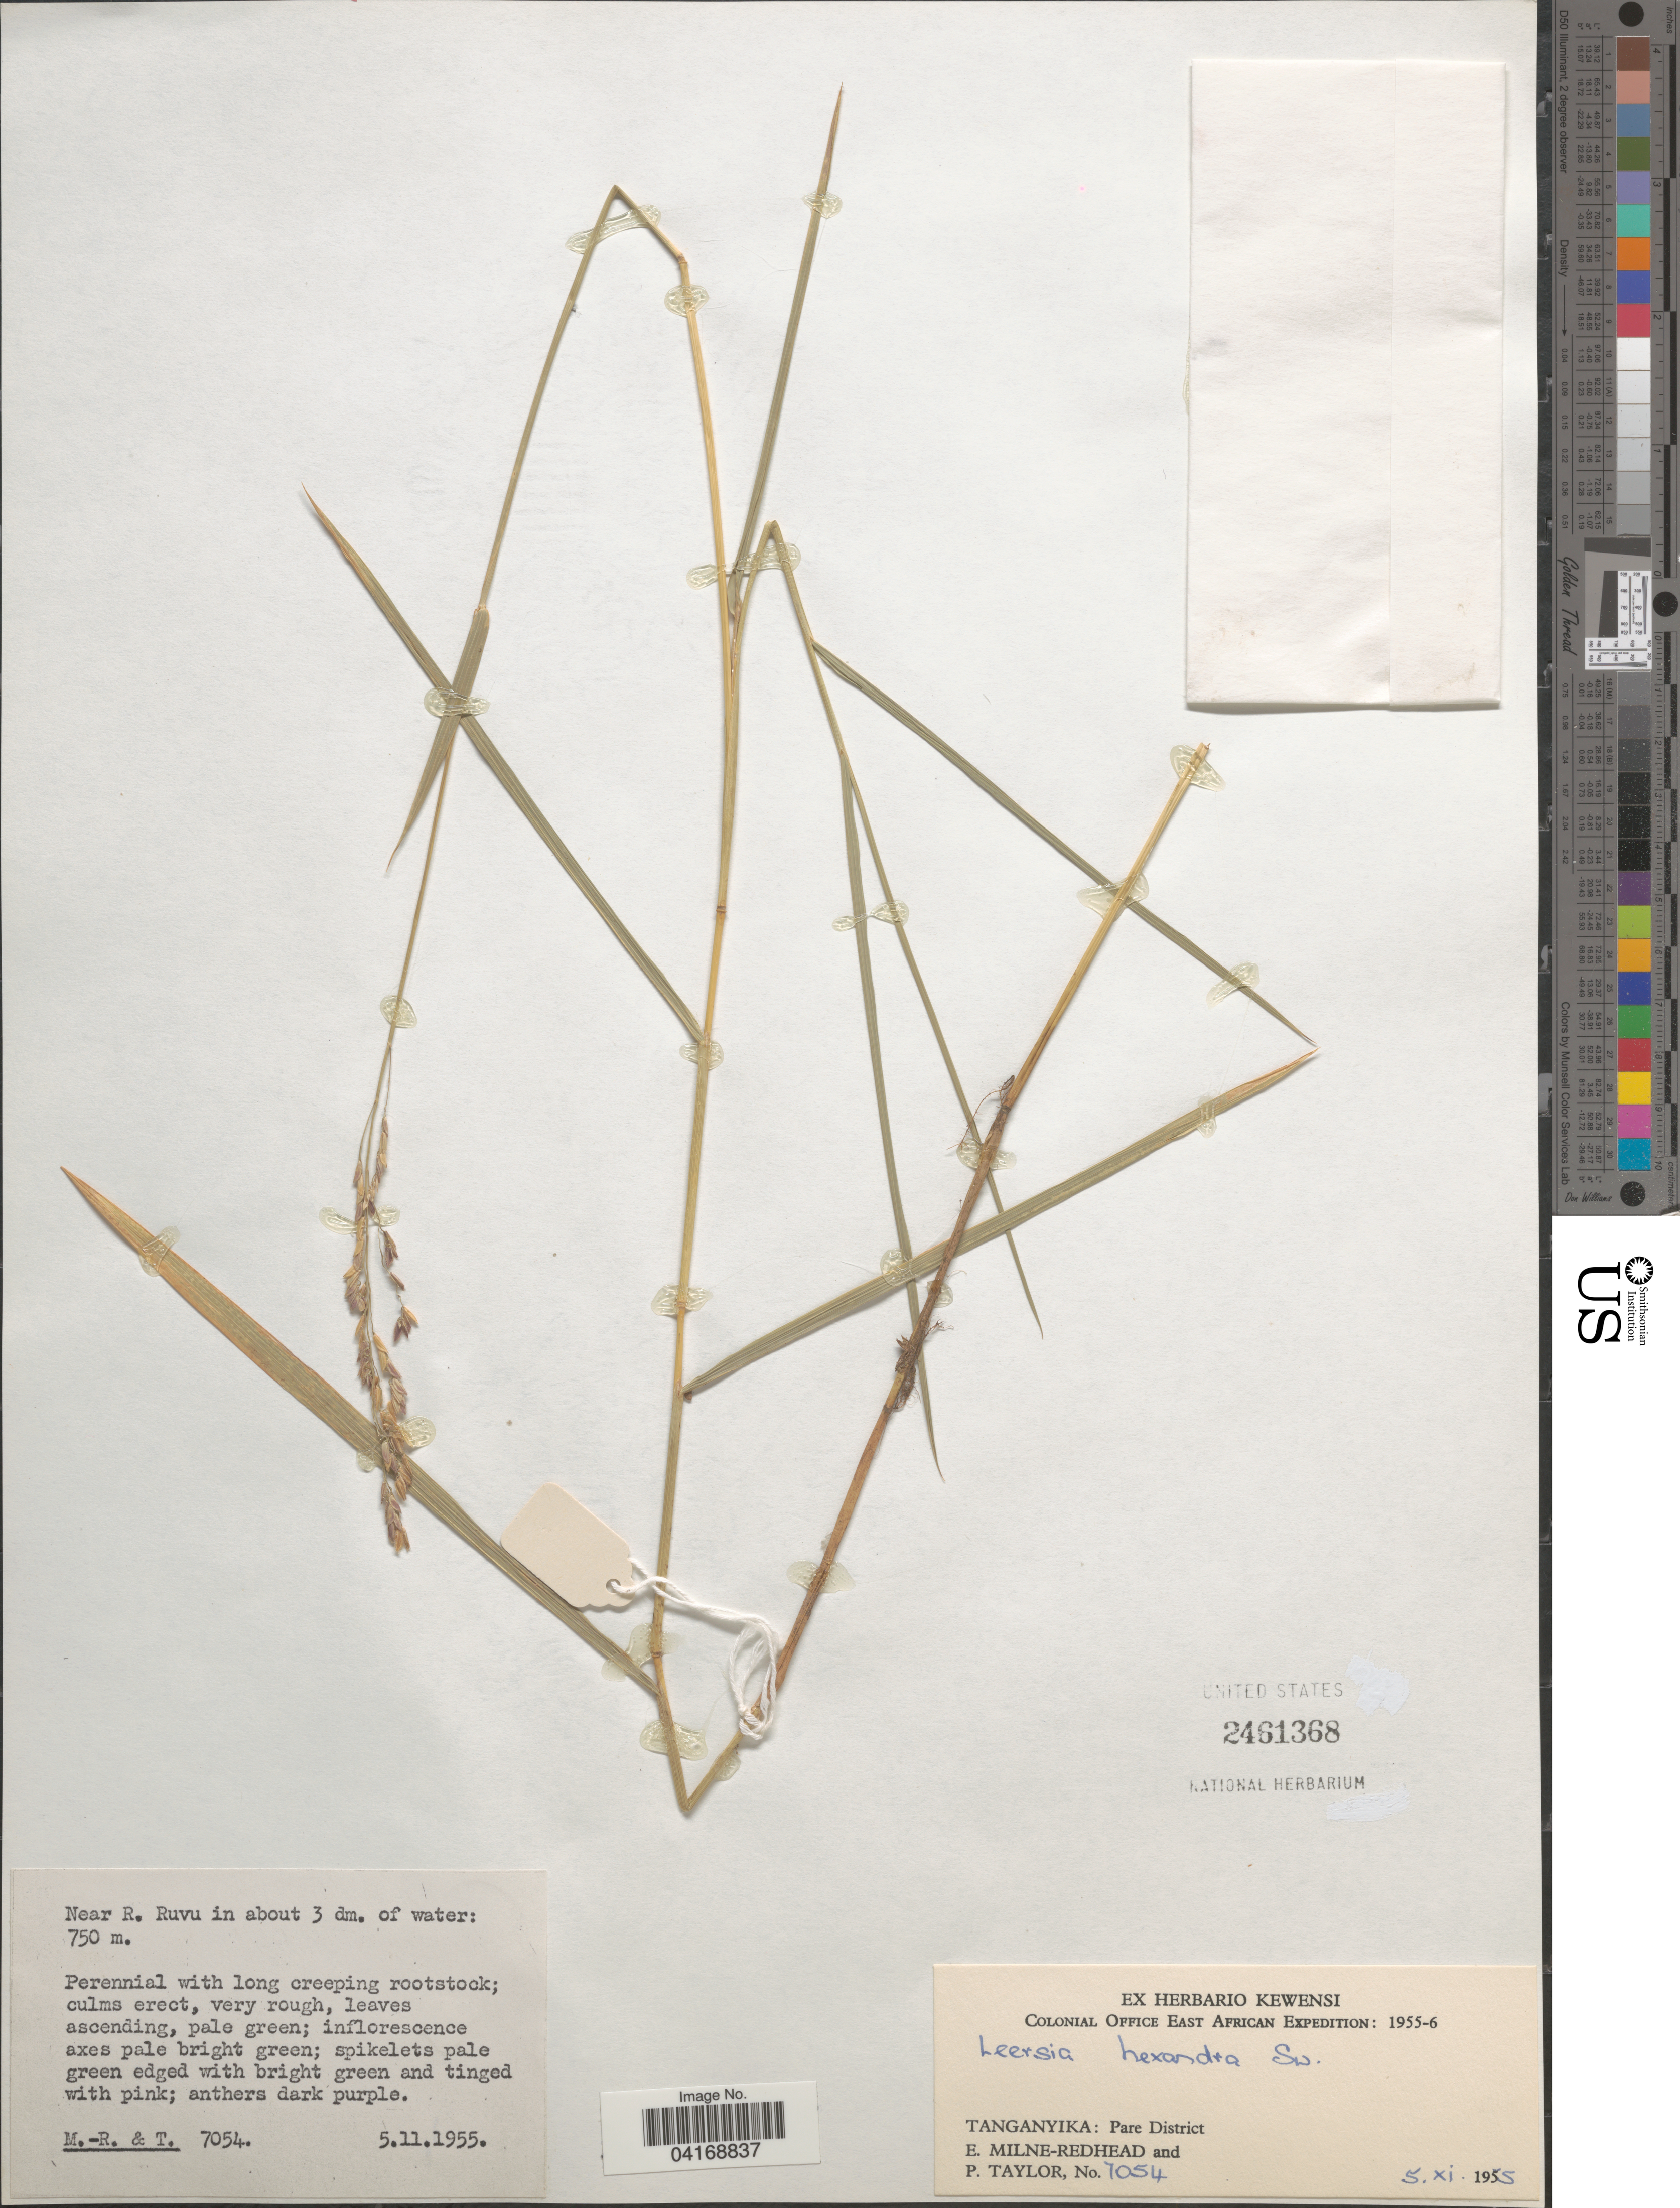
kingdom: Plantae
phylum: Tracheophyta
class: Liliopsida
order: Poales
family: Poaceae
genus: Leersia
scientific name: Leersia hexandra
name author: Sw.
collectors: E. W. Milne-Redhead & P. Taylor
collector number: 7054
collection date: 1955-09-05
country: Tanzania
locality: Colonial Office East African Expedition: 1955-6. Tanganyika: Pare District. Near R. Ruvu.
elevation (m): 750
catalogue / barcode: US 2461368